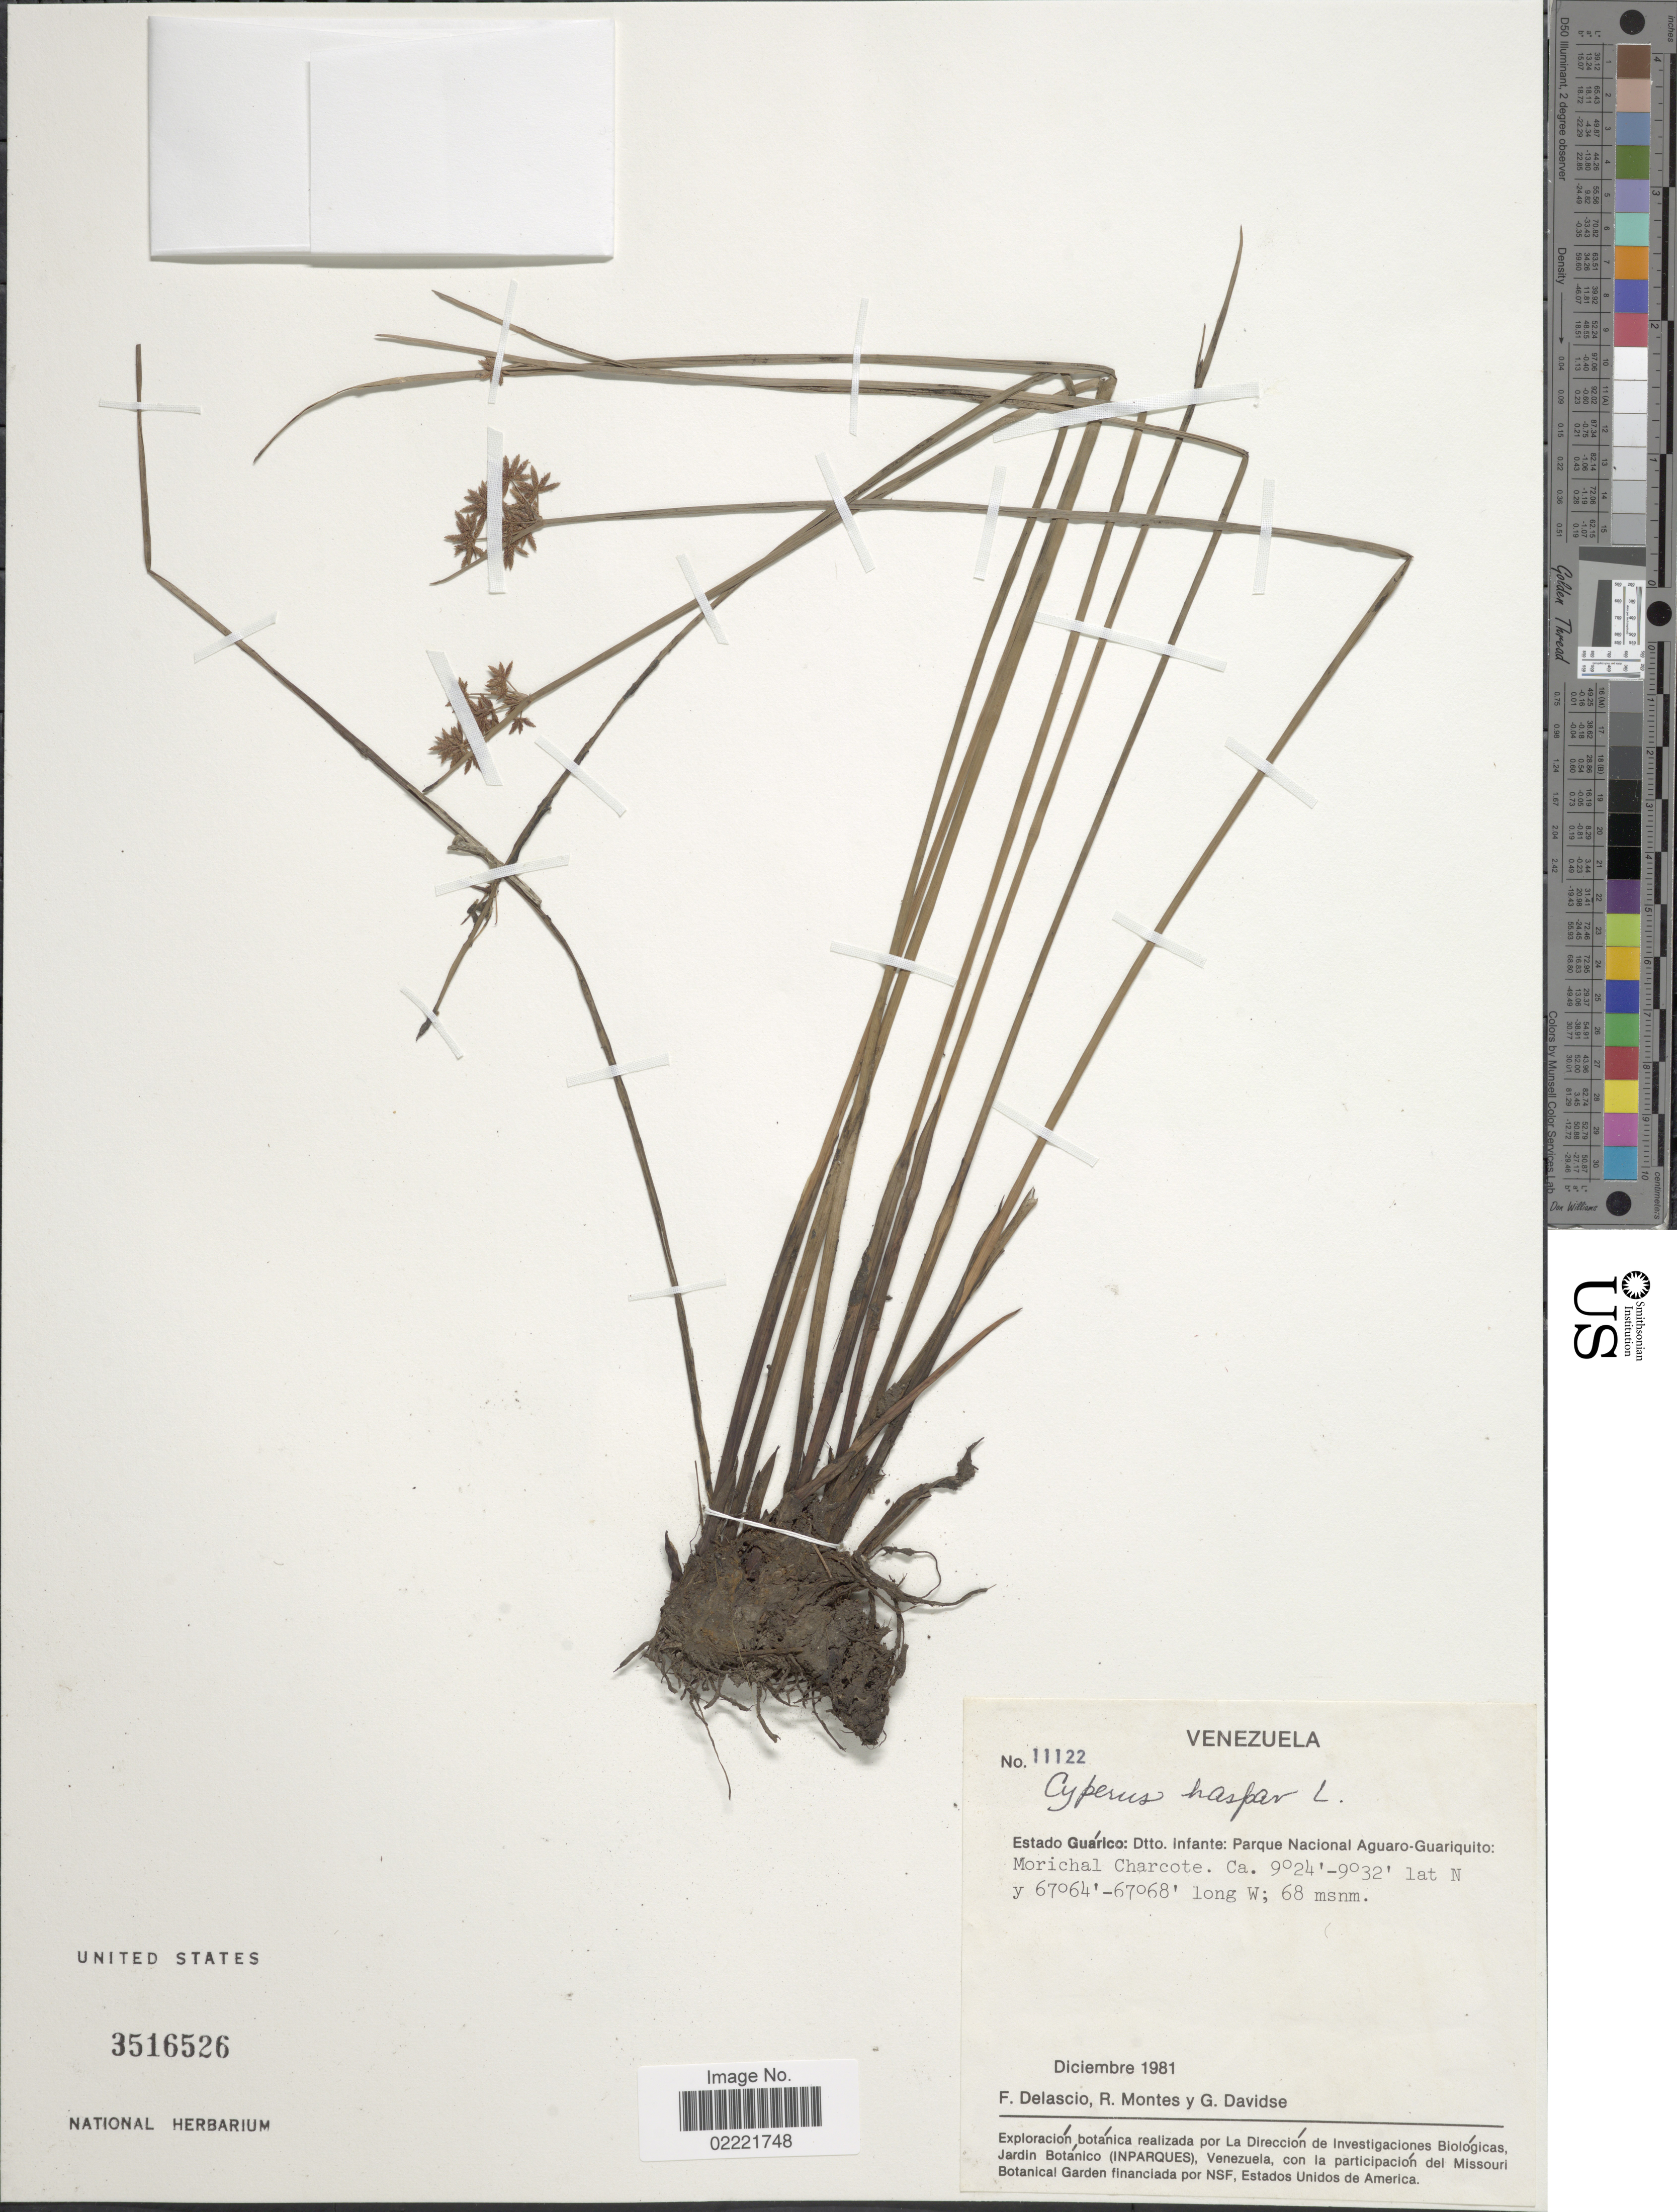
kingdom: Plantae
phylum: Tracheophyta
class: Liliopsida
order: Poales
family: Cyperaceae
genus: Cyperus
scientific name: Cyperus haspan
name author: L.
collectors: F. Delascio C., R. Montes & G. Davidse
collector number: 11122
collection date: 1981-12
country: Venezuela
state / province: Guárico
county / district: Leonardo Infante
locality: Dtto. Infante: Parque Nacional Aguaro-Guariquito: Morichal Charcote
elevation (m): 68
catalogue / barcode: US 3516526